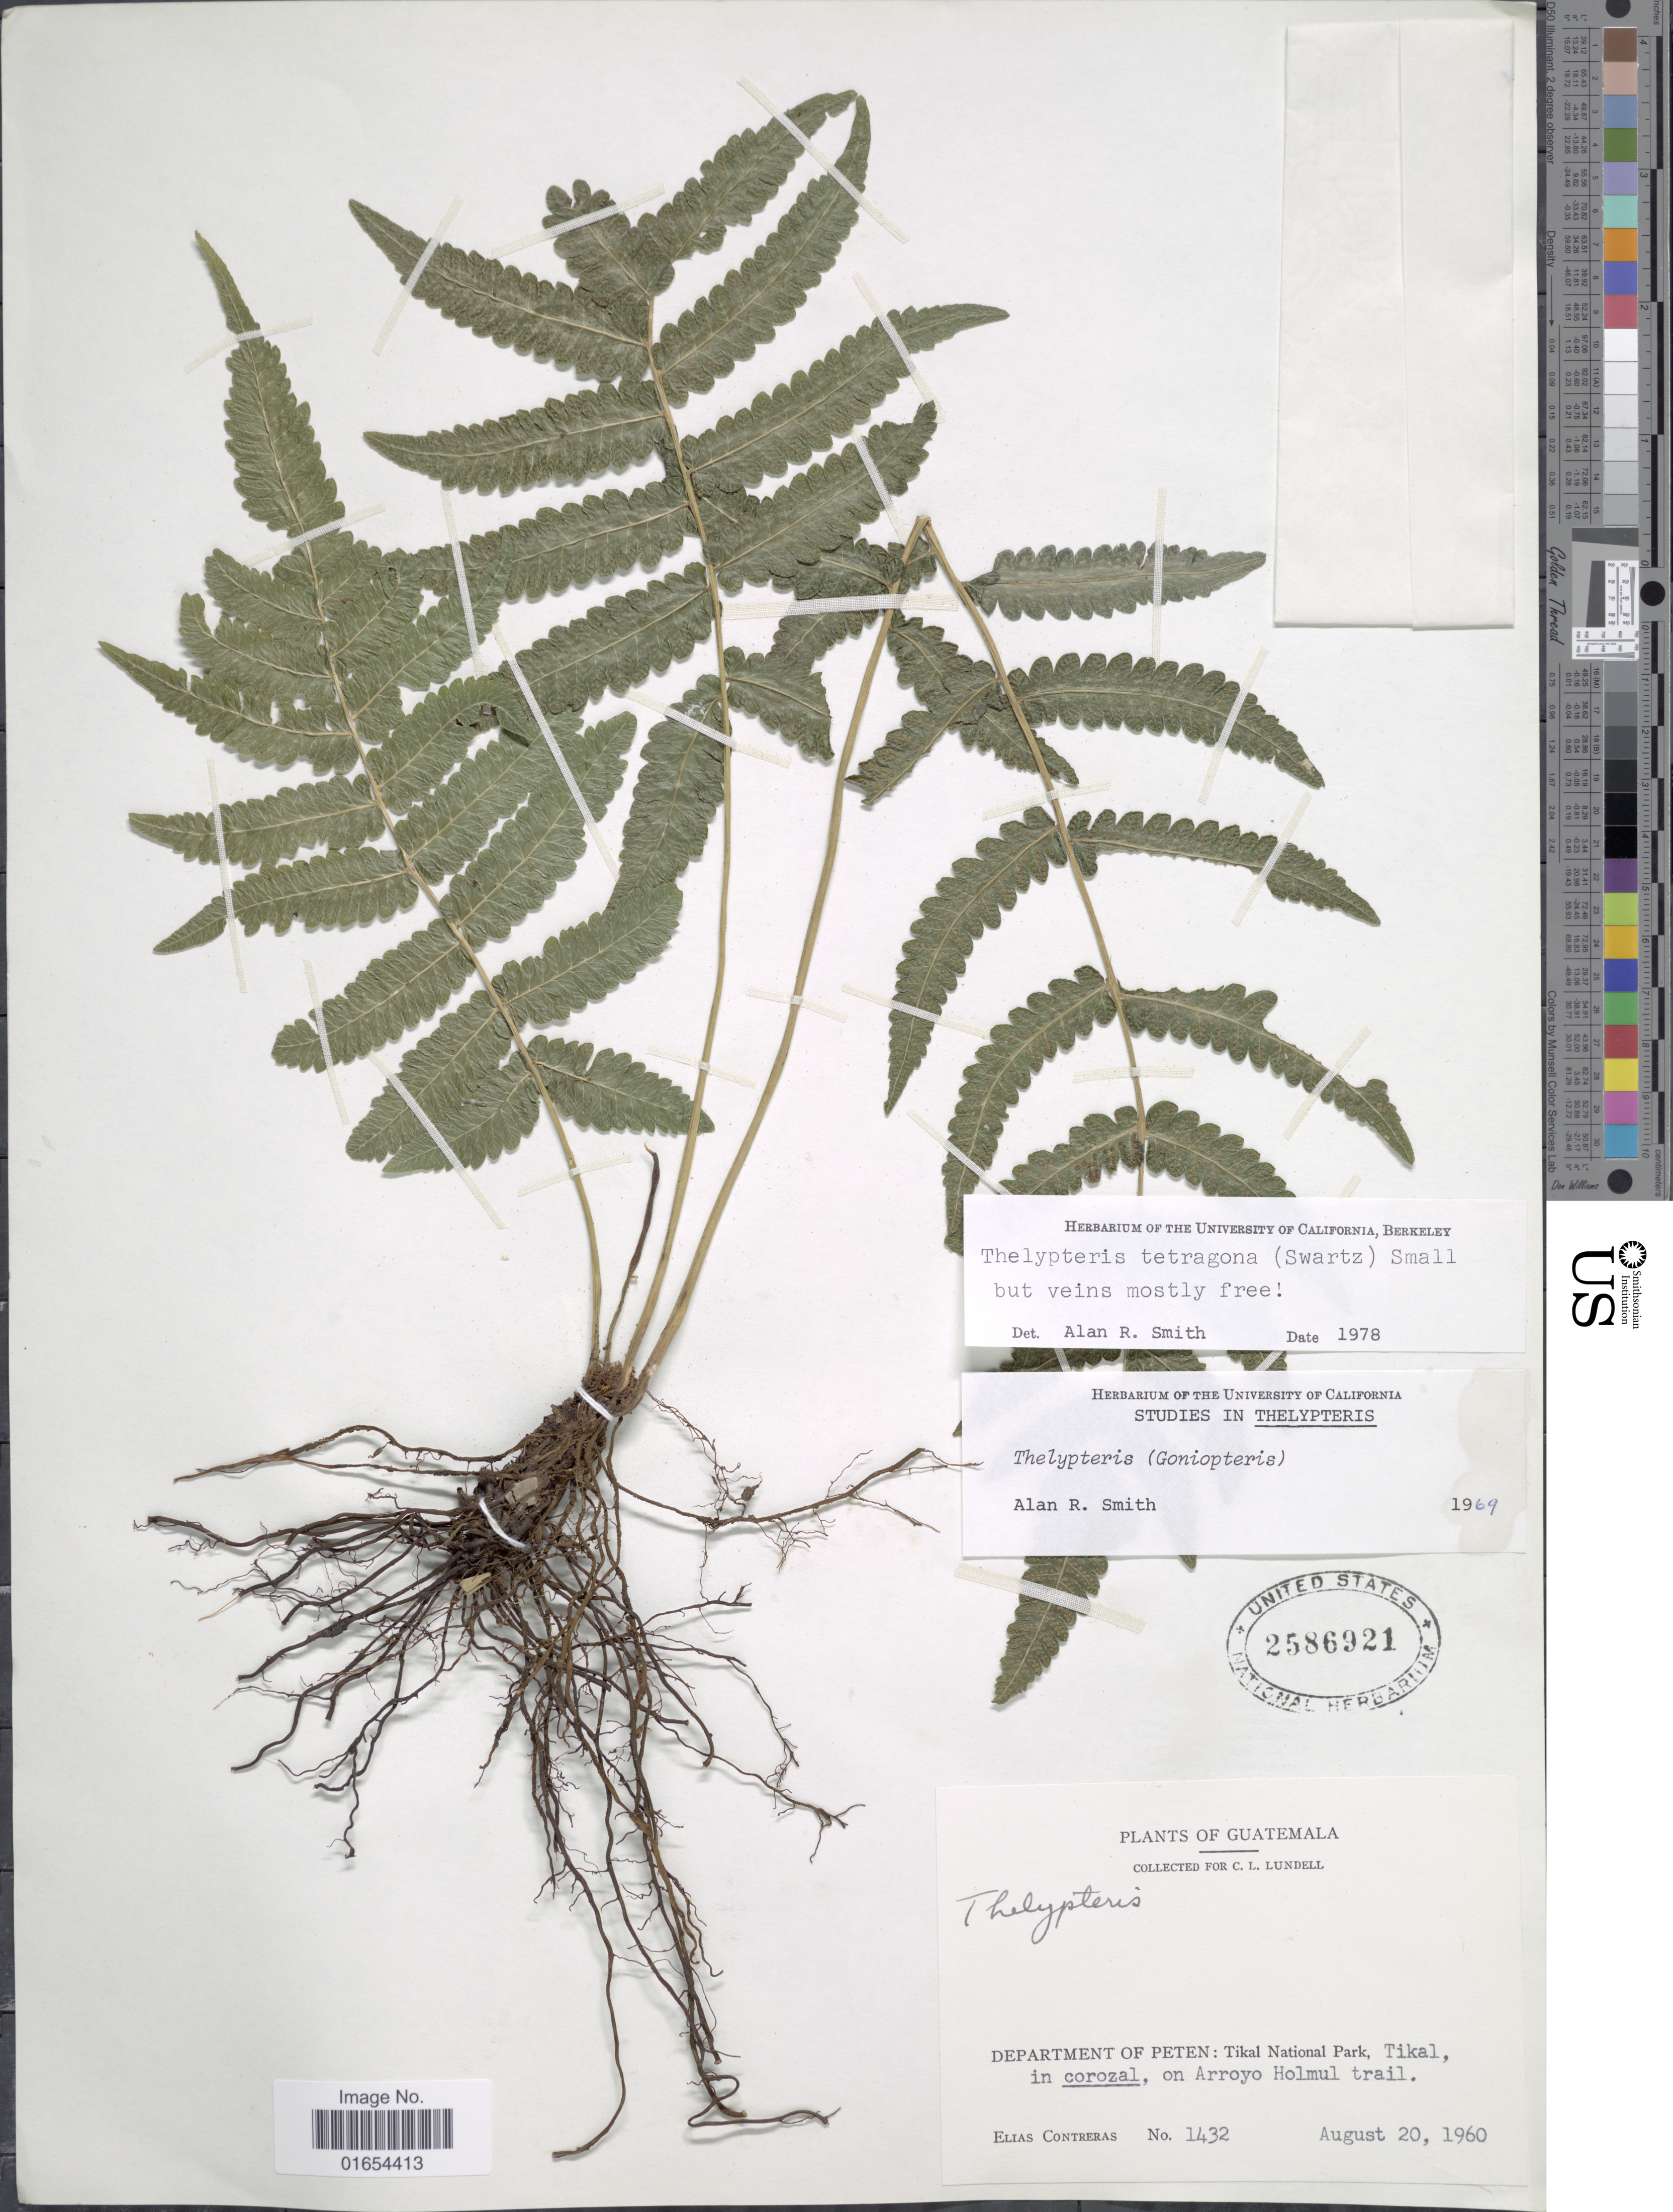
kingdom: Plantae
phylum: Tracheophyta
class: Polypodiopsida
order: Polypodiales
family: Thelypteridaceae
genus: Goniopteris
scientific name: Goniopteris tetragona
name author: (C. Presl) Sw.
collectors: E. Contreras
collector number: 1432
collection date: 1960-08-20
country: Guatemala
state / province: El Petén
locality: Tikal National Park, Tikal, in corozal, on Arroyo Holmul trail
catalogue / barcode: US 2586921